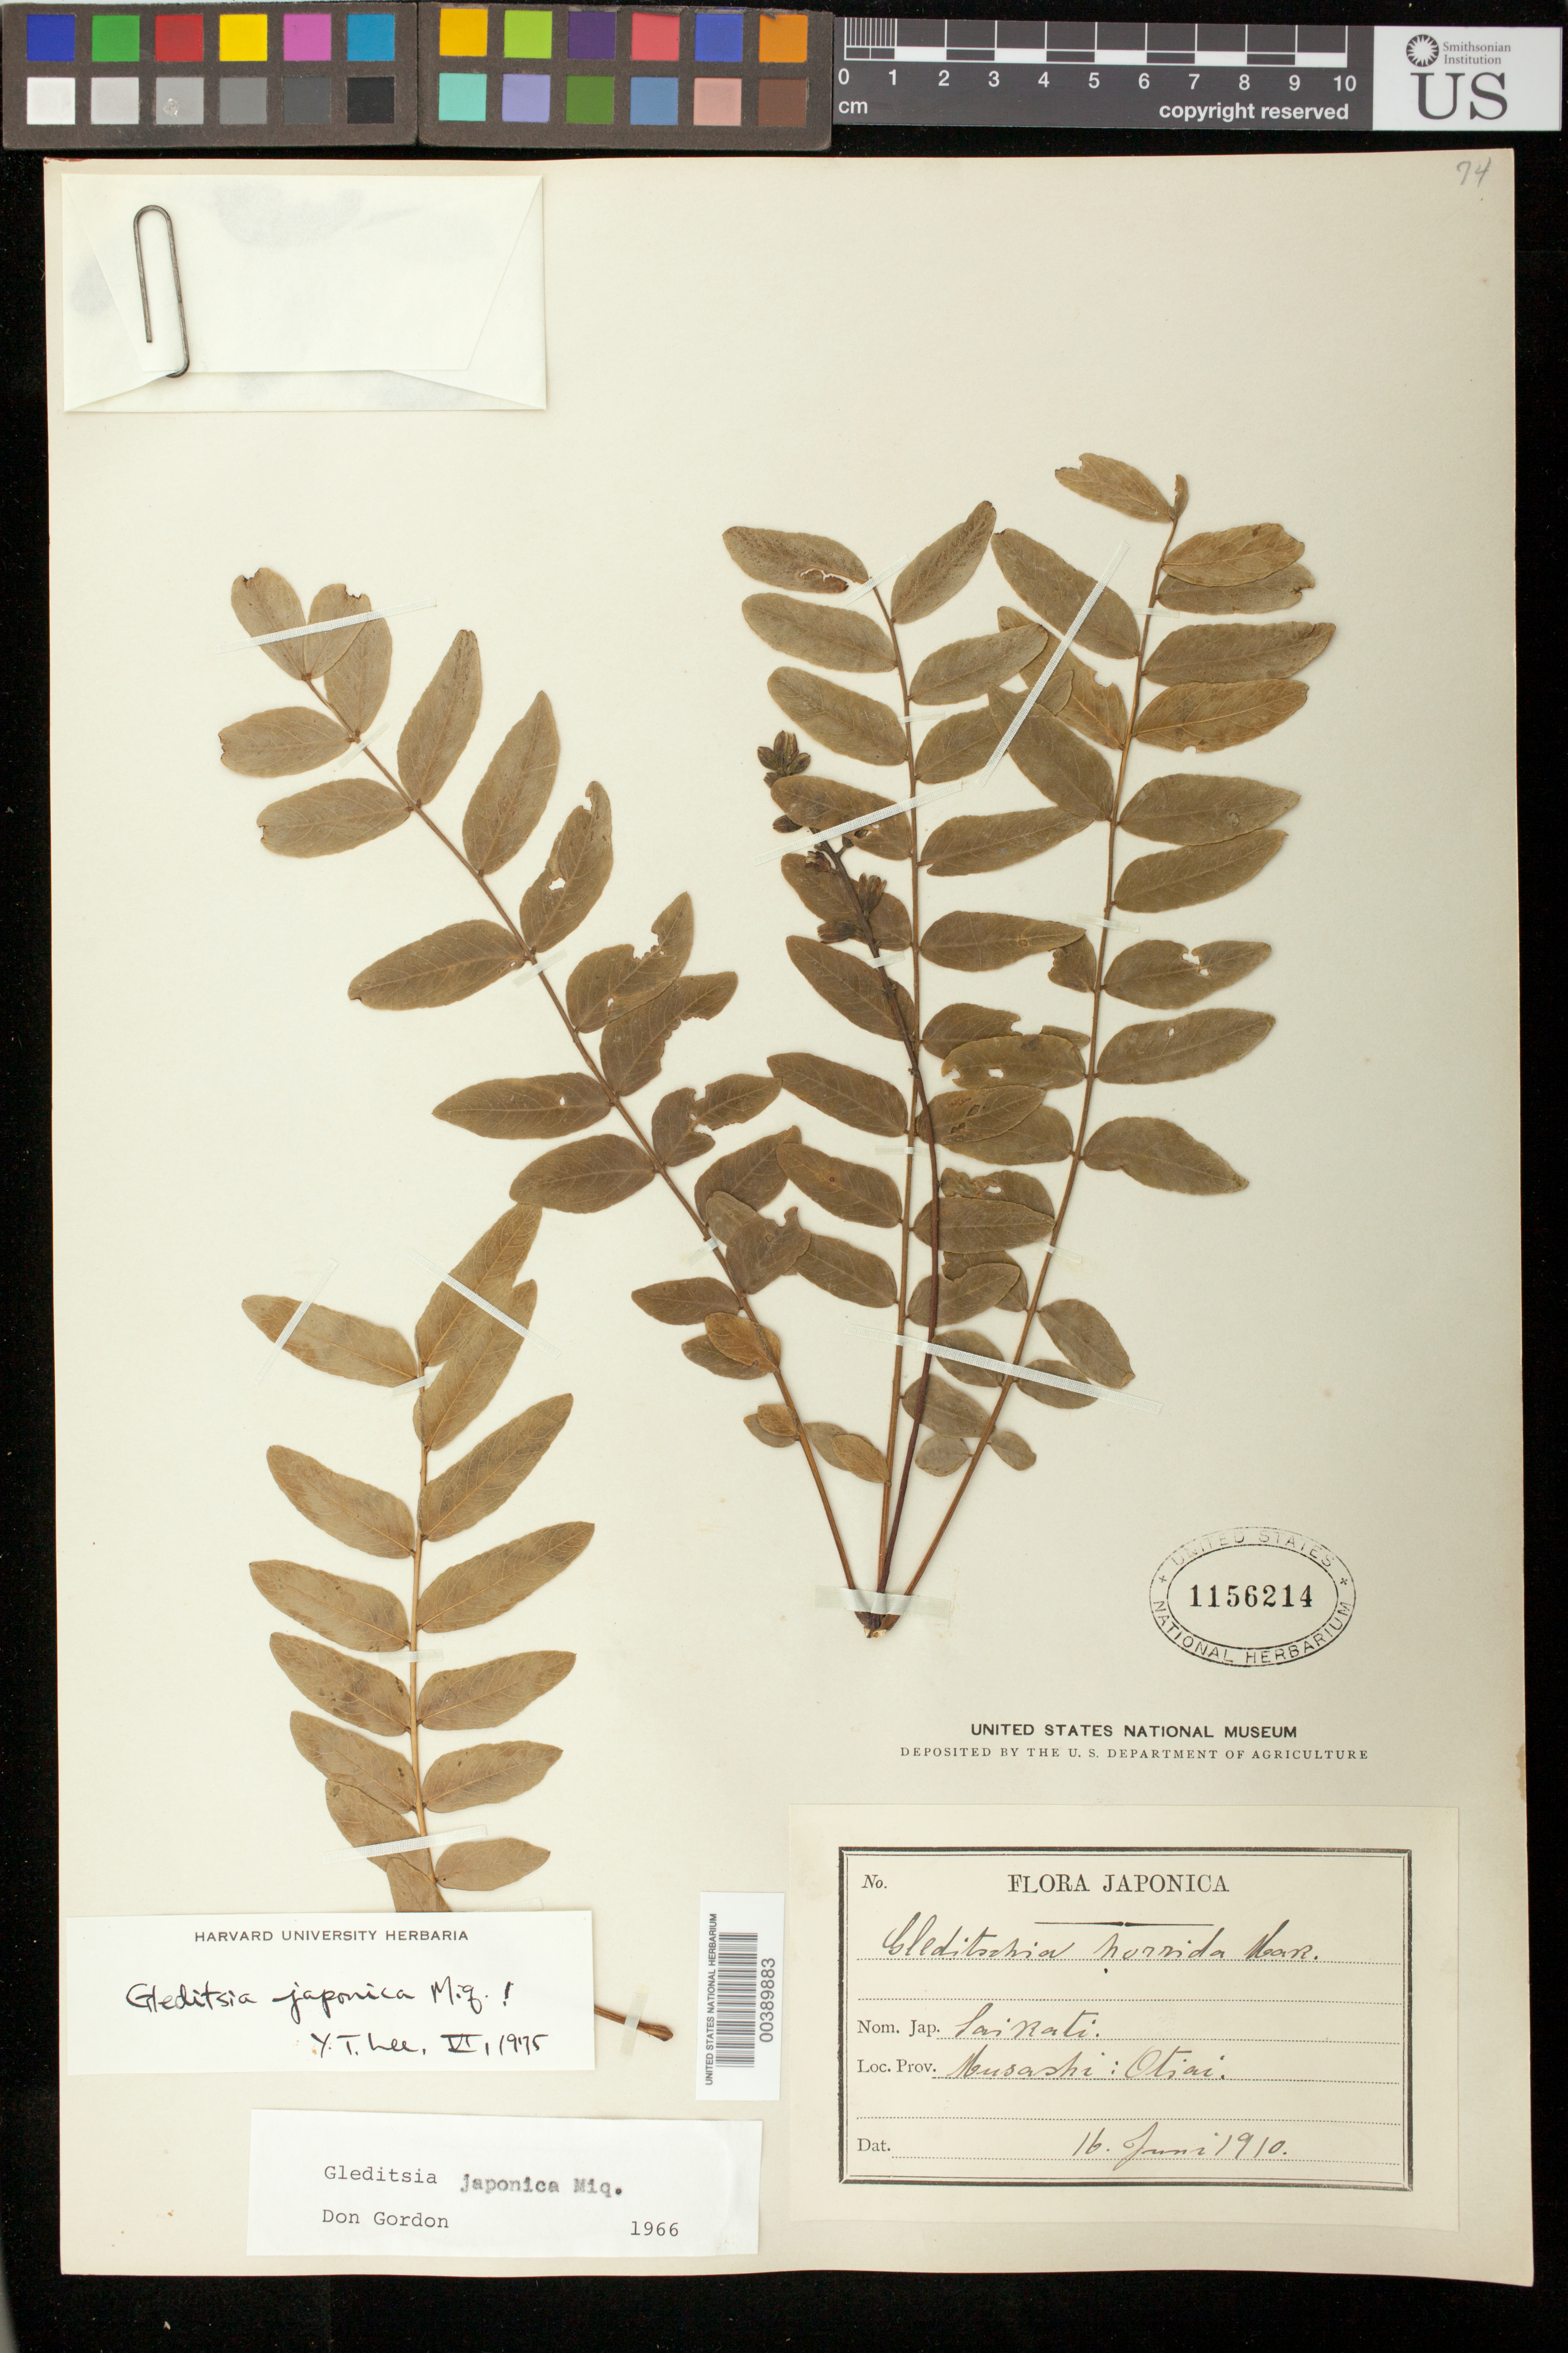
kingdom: Plantae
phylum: Tracheophyta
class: Magnoliopsida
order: Fabales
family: Fabaceae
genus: Gleditsia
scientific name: Gleditsia japonica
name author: Miq.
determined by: Lee, Y. T.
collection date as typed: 16 Jun 1910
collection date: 1910-06-16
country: Japan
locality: Musashi; otsai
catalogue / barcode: US 1156214